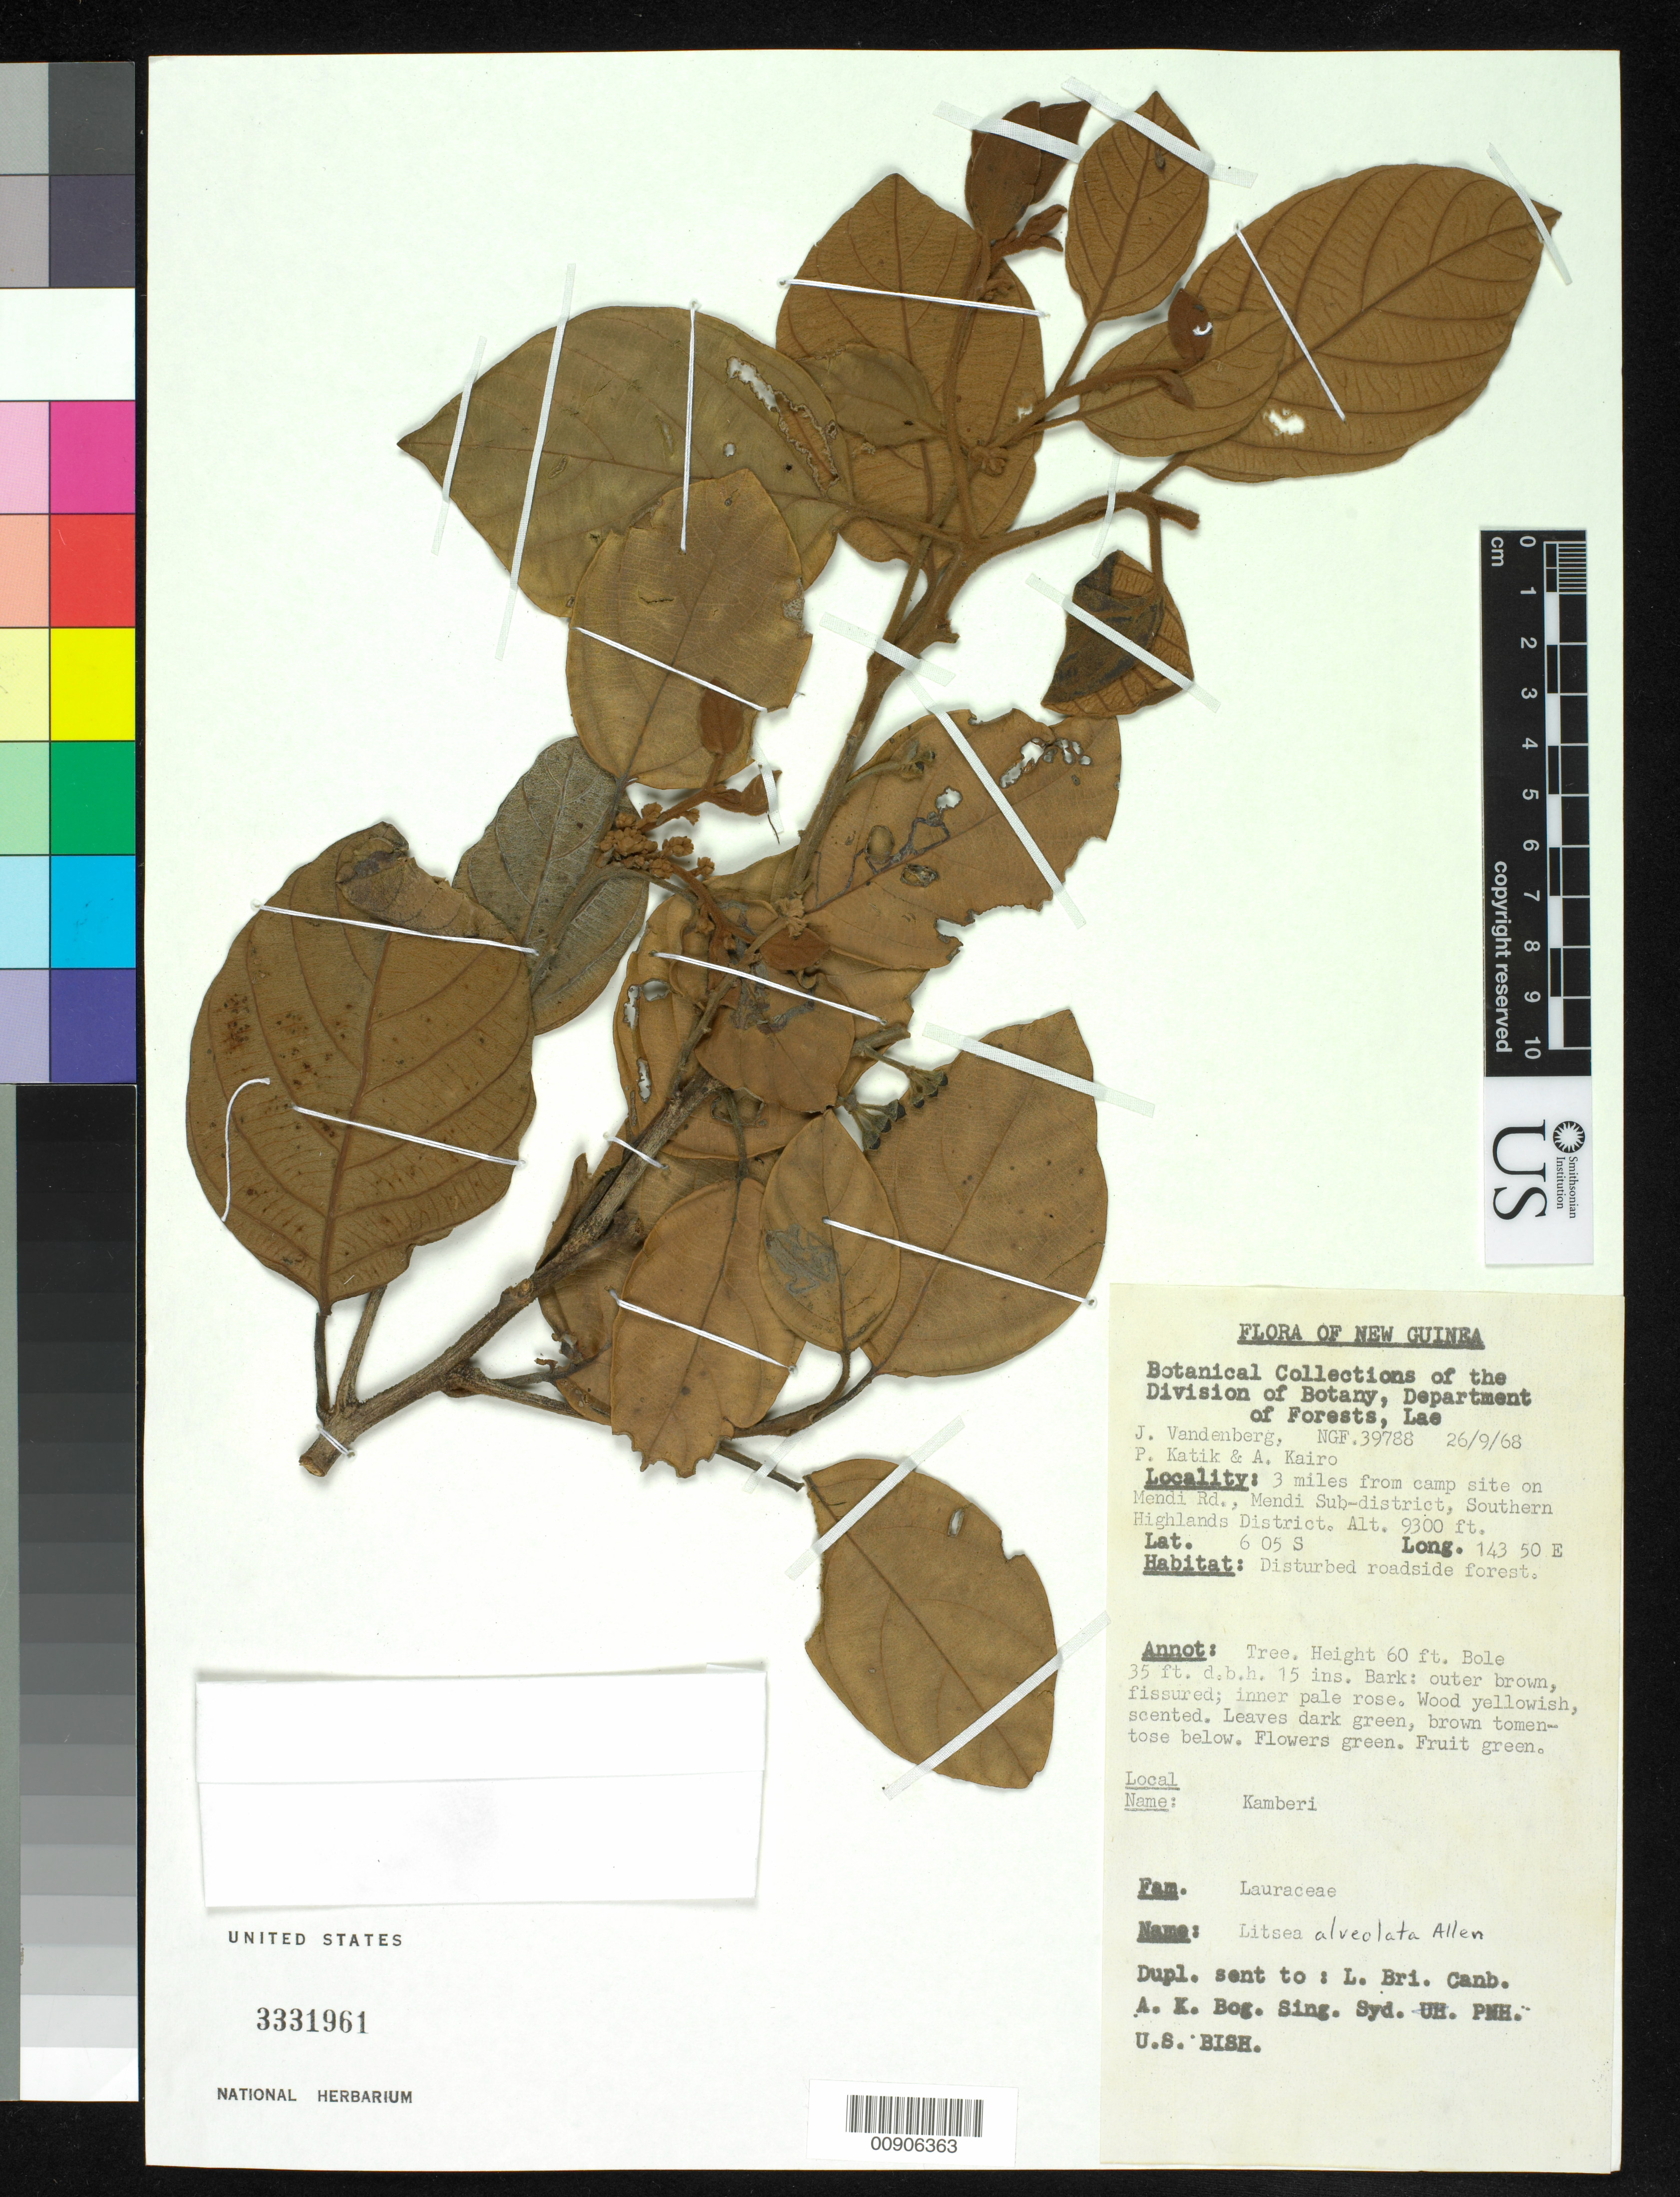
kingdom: Plantae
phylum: Tracheophyta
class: Magnoliopsida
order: Laurales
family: Lauraceae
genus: Litsea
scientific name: Litsea alveolata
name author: C.K. Allen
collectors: J. Bandenberg, P. Katik & A. Kairo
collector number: NGF 39788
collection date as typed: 26 Sep 1968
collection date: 1968-09-26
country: Papua New Guinea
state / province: Southern Highlands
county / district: Mendi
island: New Guinea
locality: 3 miles from camp site on Mendi Rd., Mendi Sub-district, Southern highlands District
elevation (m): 2835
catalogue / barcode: US 3331961